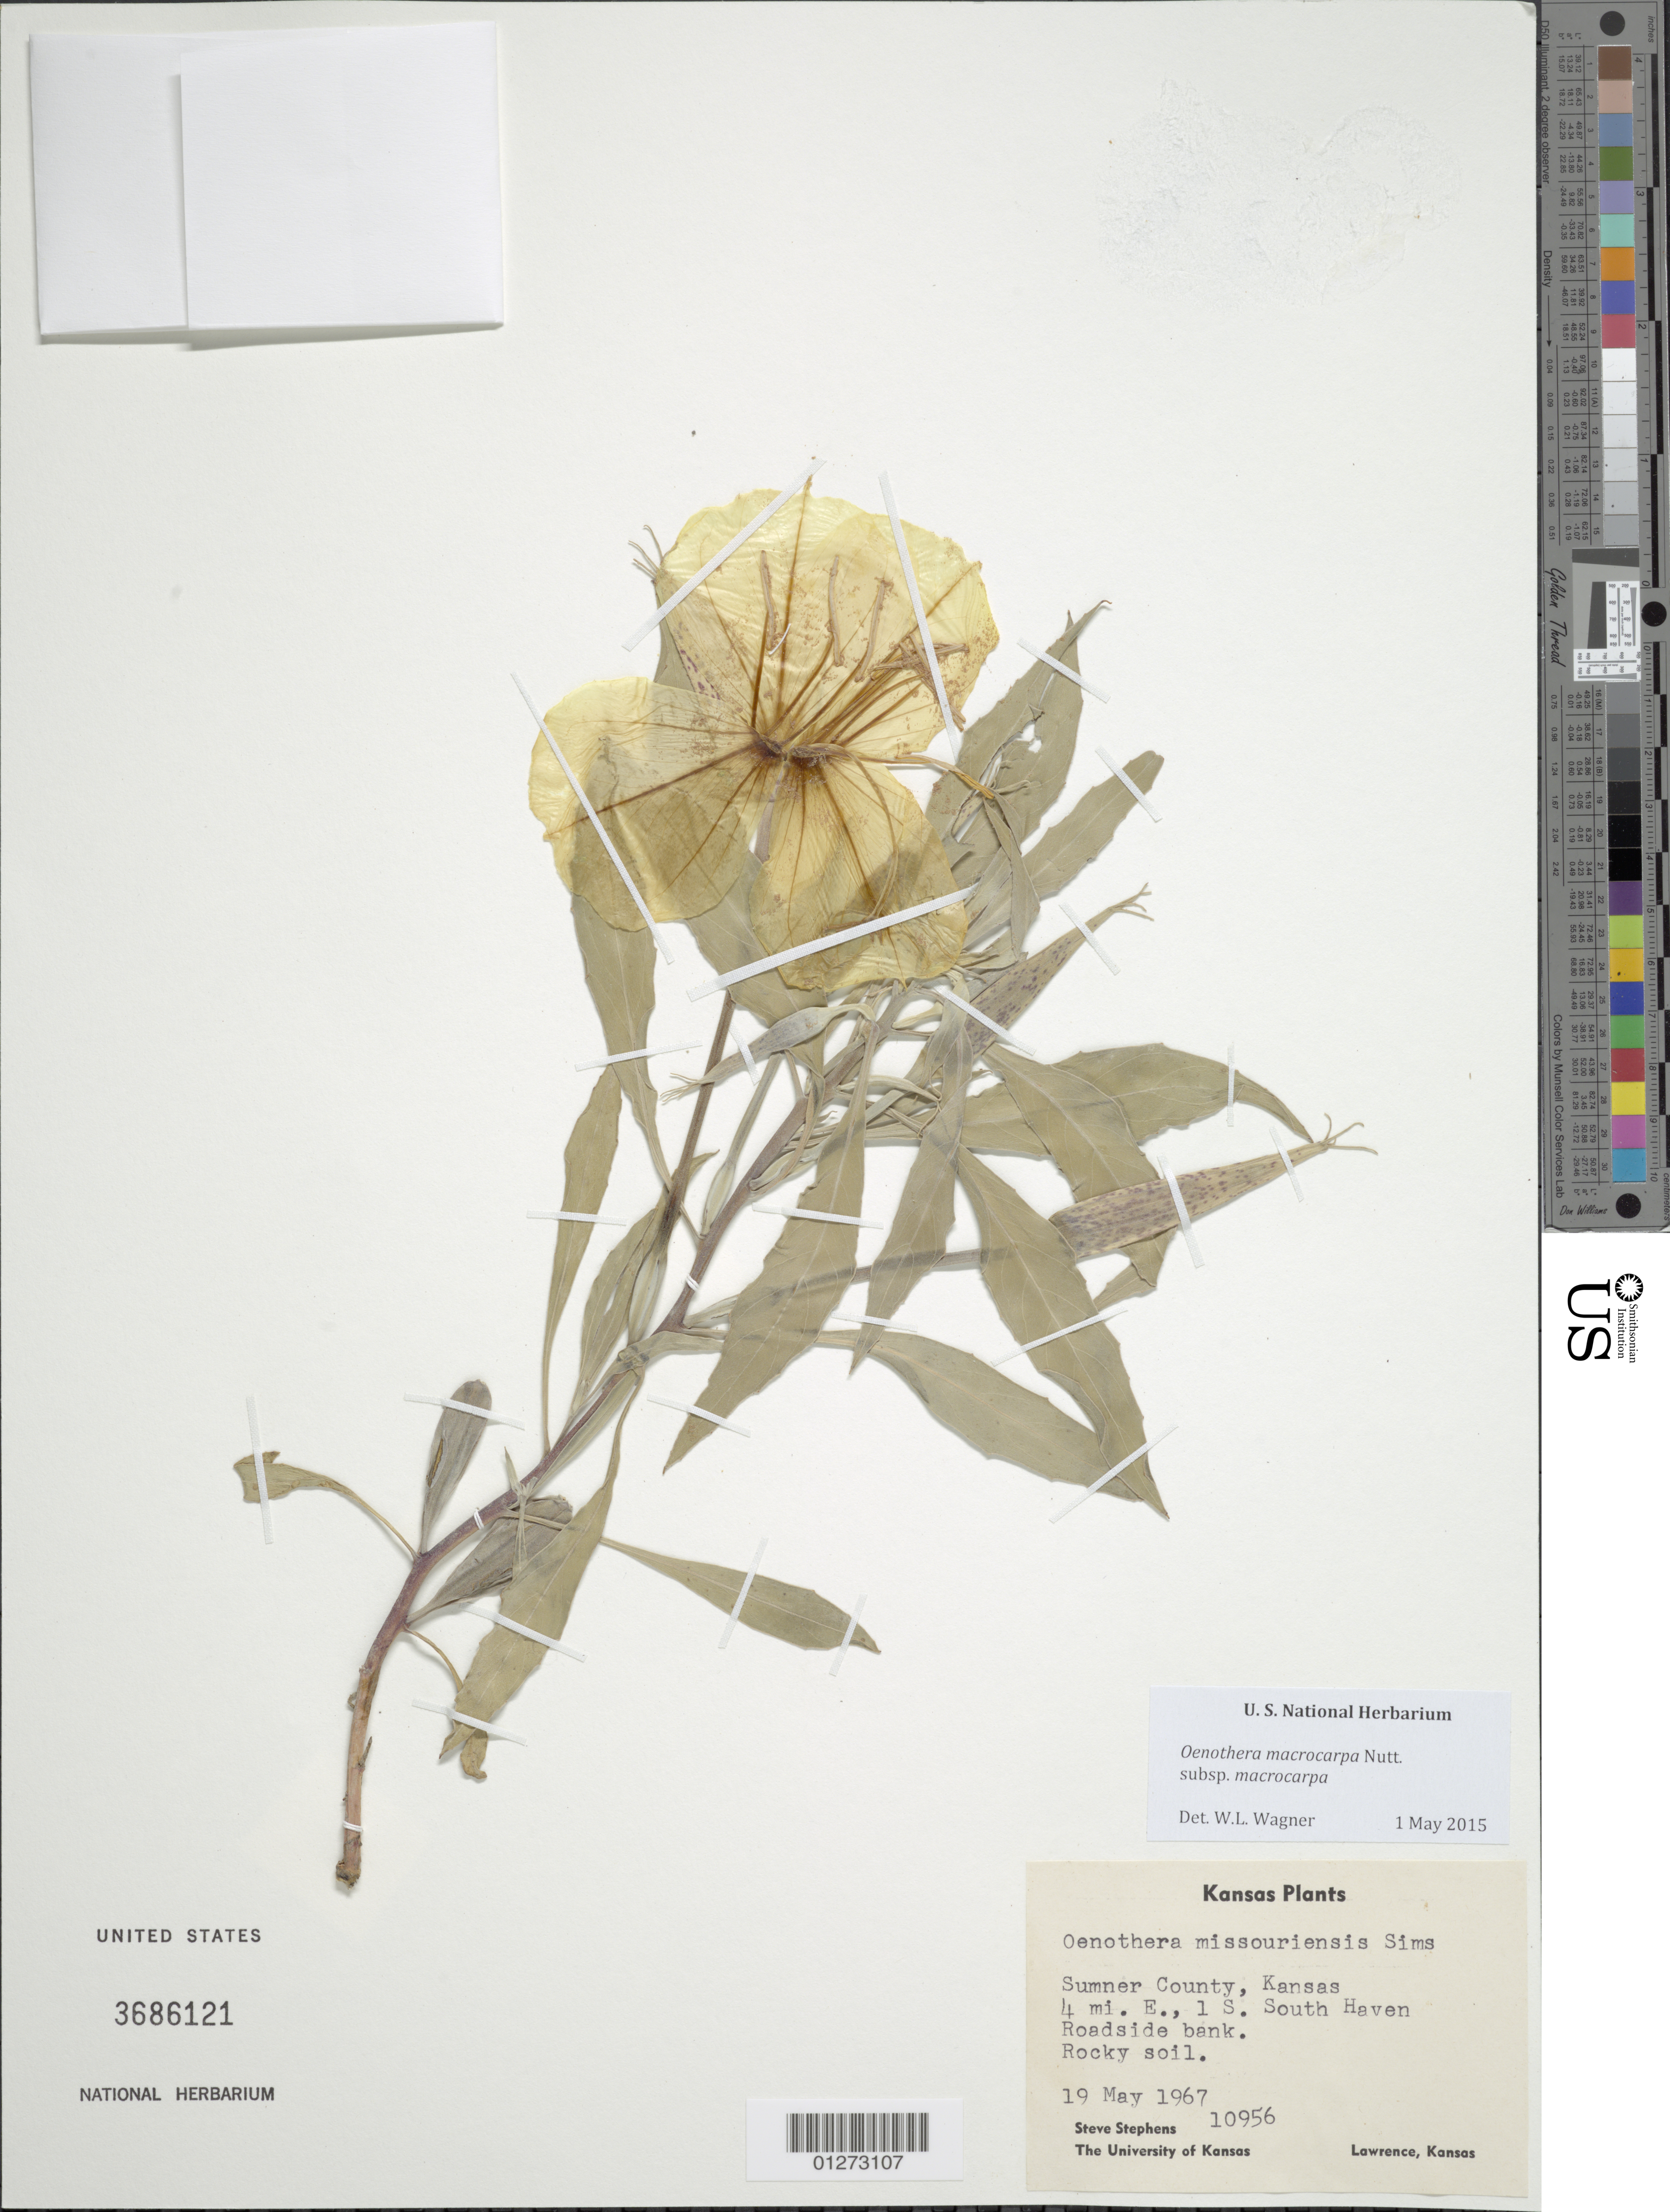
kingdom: Plantae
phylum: Tracheophyta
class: Magnoliopsida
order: Myrtales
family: Onagraceae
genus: Oenothera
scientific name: Oenothera macrocarpa subsp. macrocarpa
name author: Nutt.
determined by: Wagner, W. L., (BOT), Smithsonian Institution - National Museum of Natural History (UNITED STATES)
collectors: S. Stephens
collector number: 10956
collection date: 1967-05-19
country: United States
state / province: Kansas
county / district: Sumner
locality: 4 mi. E, 1 S. South Haven.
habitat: Roadside bank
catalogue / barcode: US 3686121